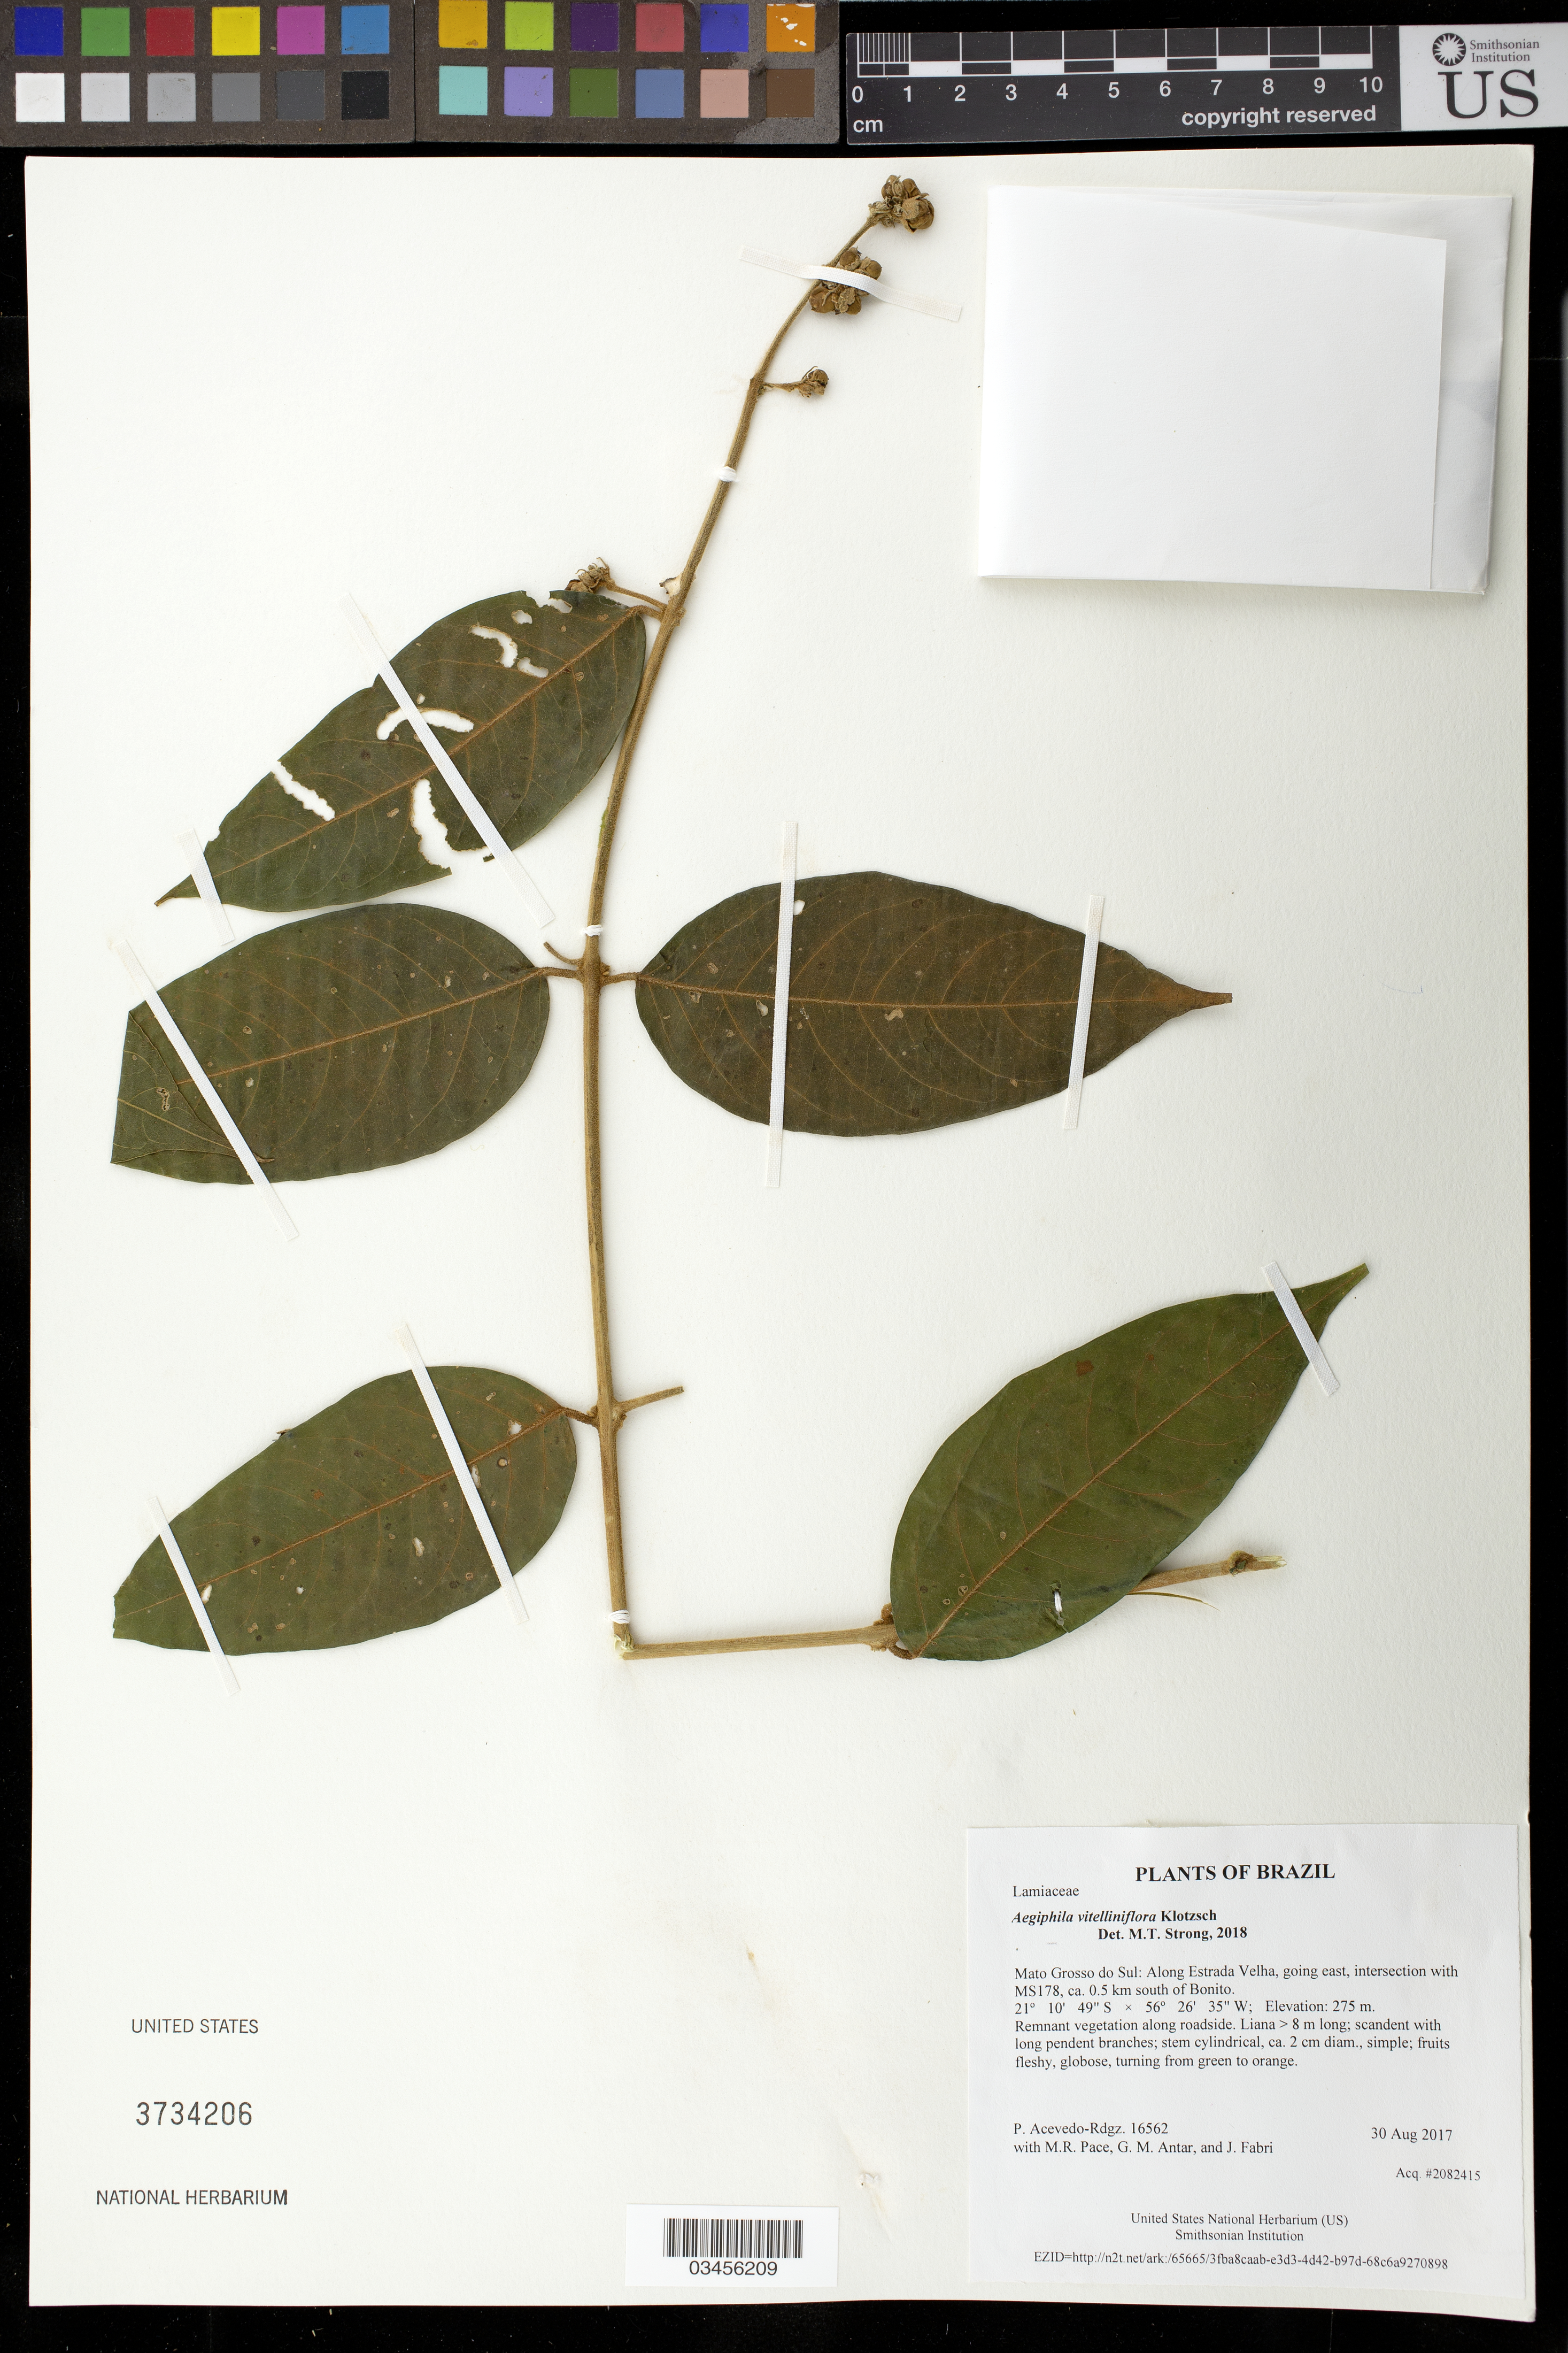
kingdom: Plantae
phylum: Tracheophyta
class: Magnoliopsida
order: Lamiales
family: Lamiaceae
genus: Aegiphila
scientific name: Aegiphila vitelliniflora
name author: Klotzsch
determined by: Strong, Mark T., (BOT), Smithsonian Institution - National Museum of Natural History (UNITED STATES)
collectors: P. Acevedo-Rodr., M. R. Pace, G. M. Antar & J. Fabri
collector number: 16562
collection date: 2017-08-30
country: Brazil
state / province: Mato Grosso do Sul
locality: Along Estrada Velha, going east, intersection with MS178, ca. 0.5 km south of Bonito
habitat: Remnant vegetation along roadside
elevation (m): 275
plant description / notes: US, MO, K, NY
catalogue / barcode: US 3734206